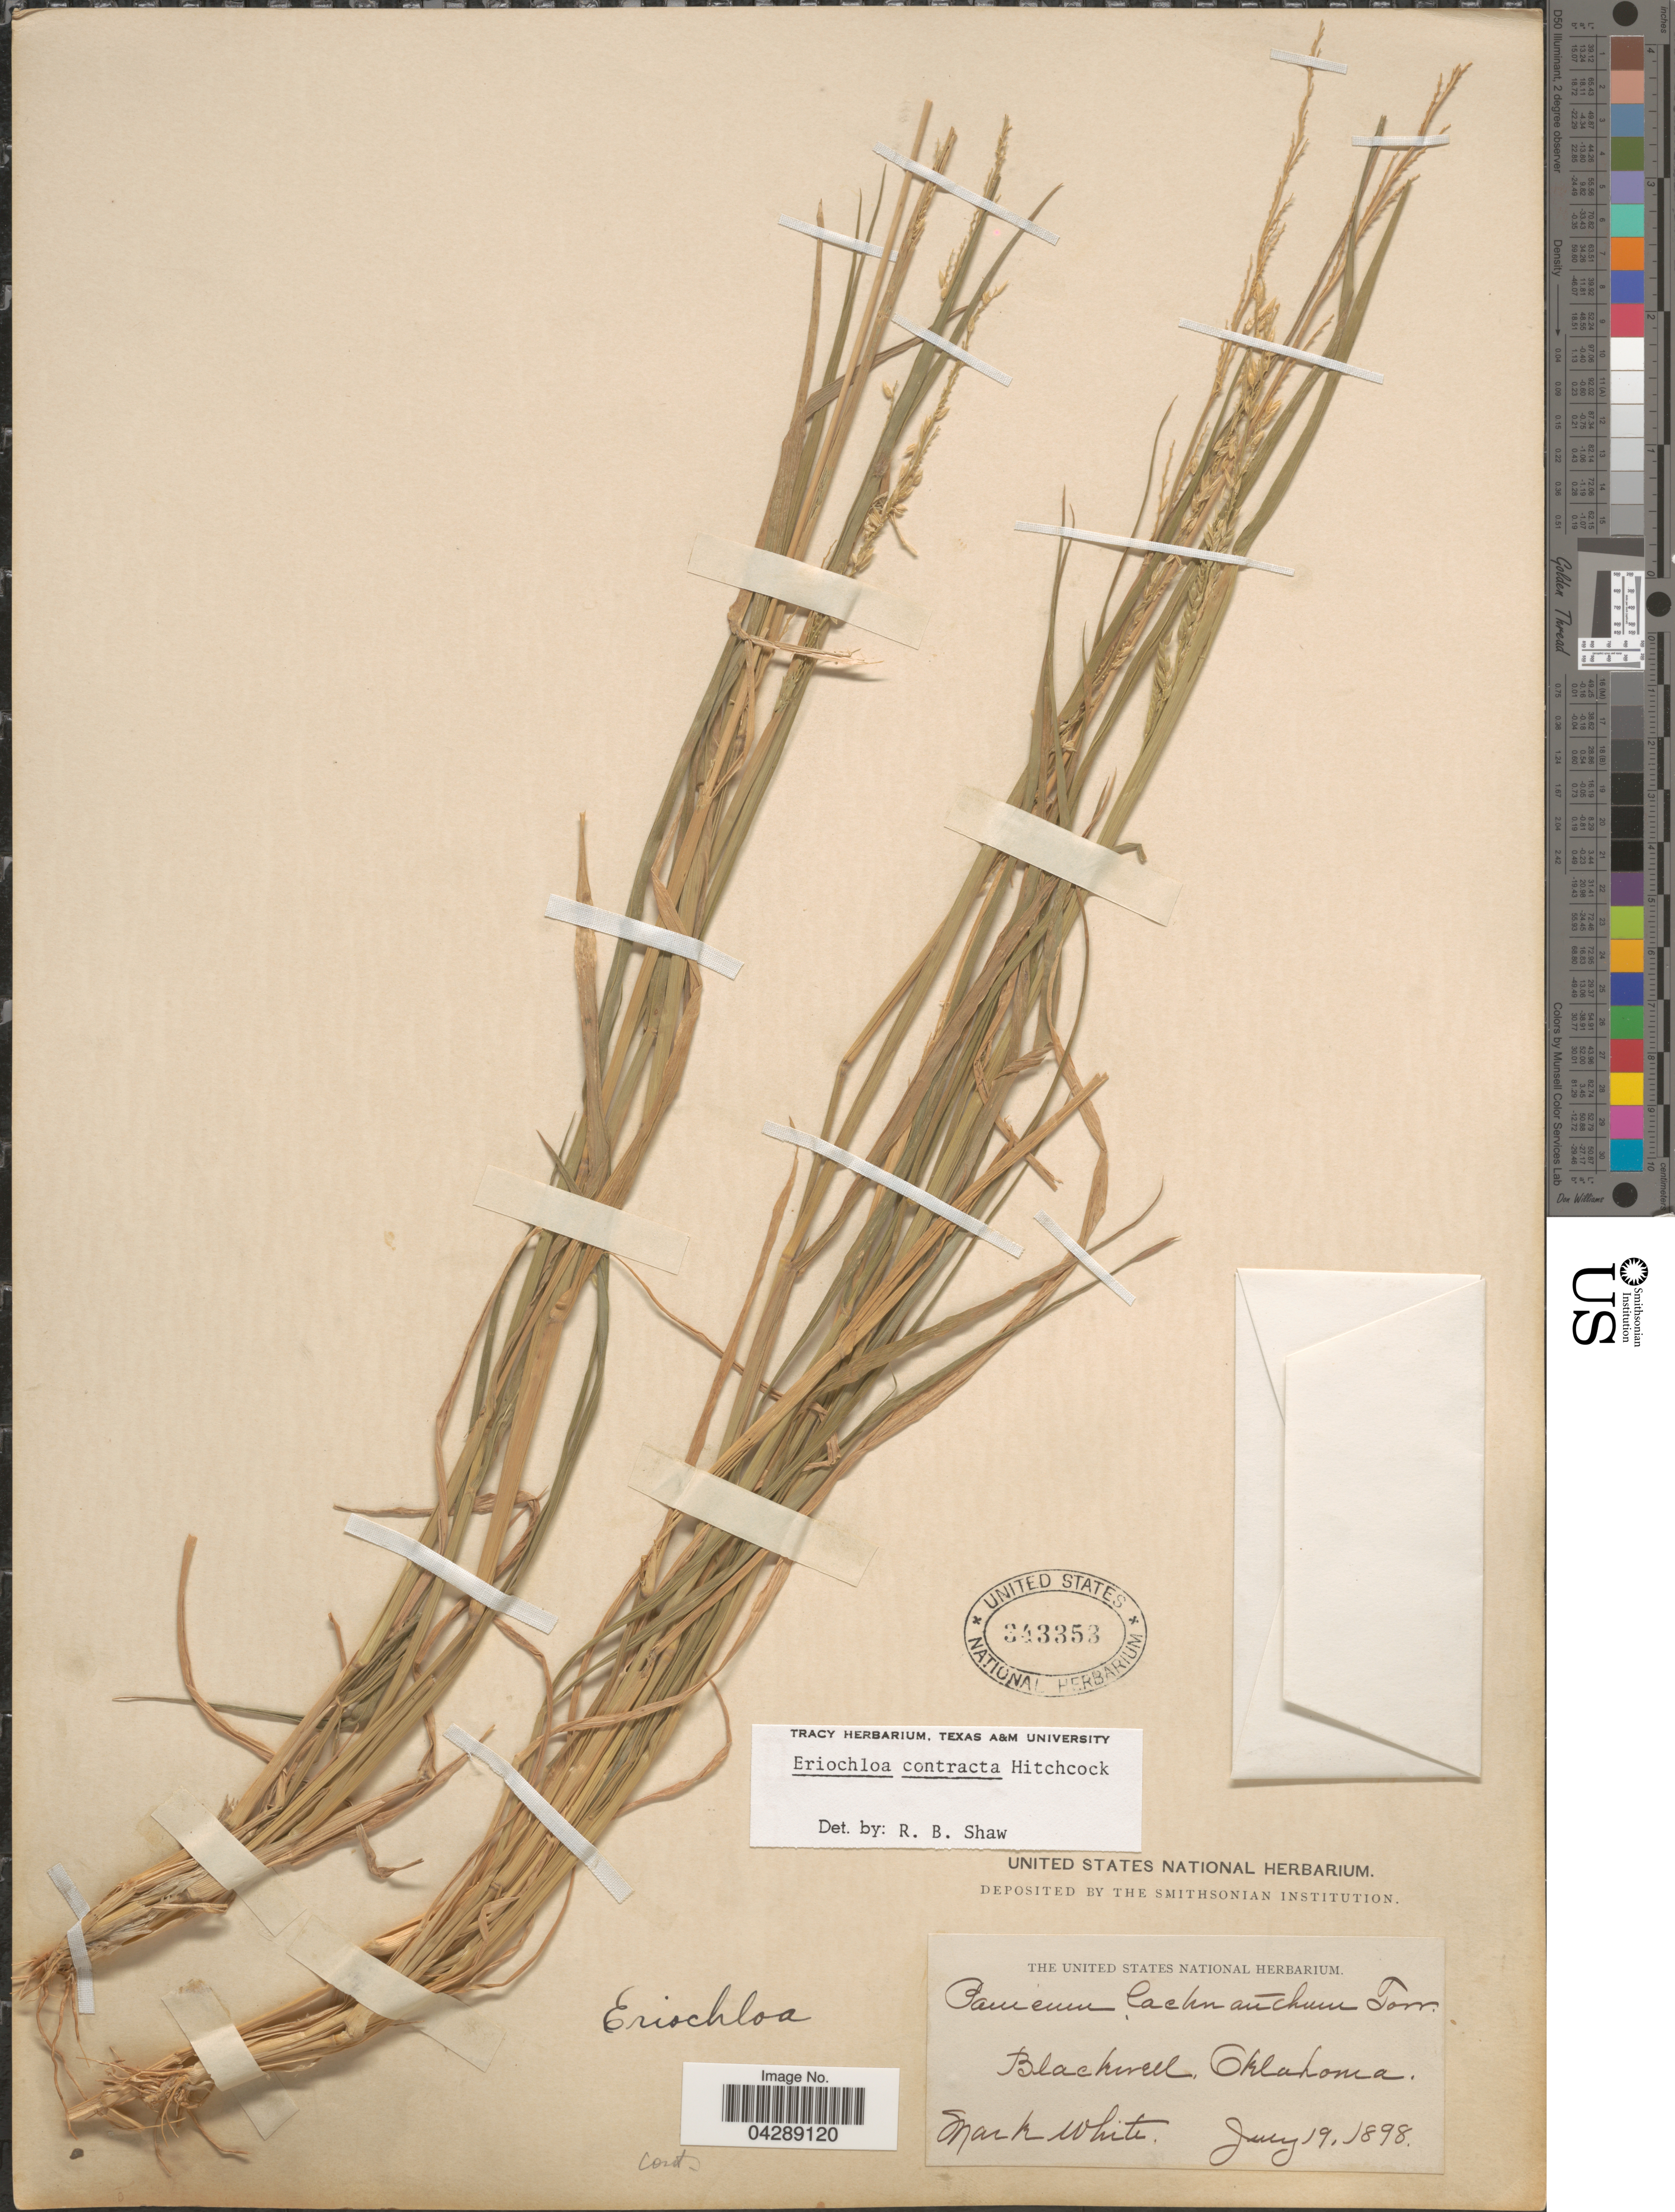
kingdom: Plantae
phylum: Tracheophyta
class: Liliopsida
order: Poales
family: Poaceae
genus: Eriochloa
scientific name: Eriochloa contracta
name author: Hitchc.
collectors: M. White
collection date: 1898-07-19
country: United States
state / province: Oklahoma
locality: Blackwell.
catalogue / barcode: US 343353